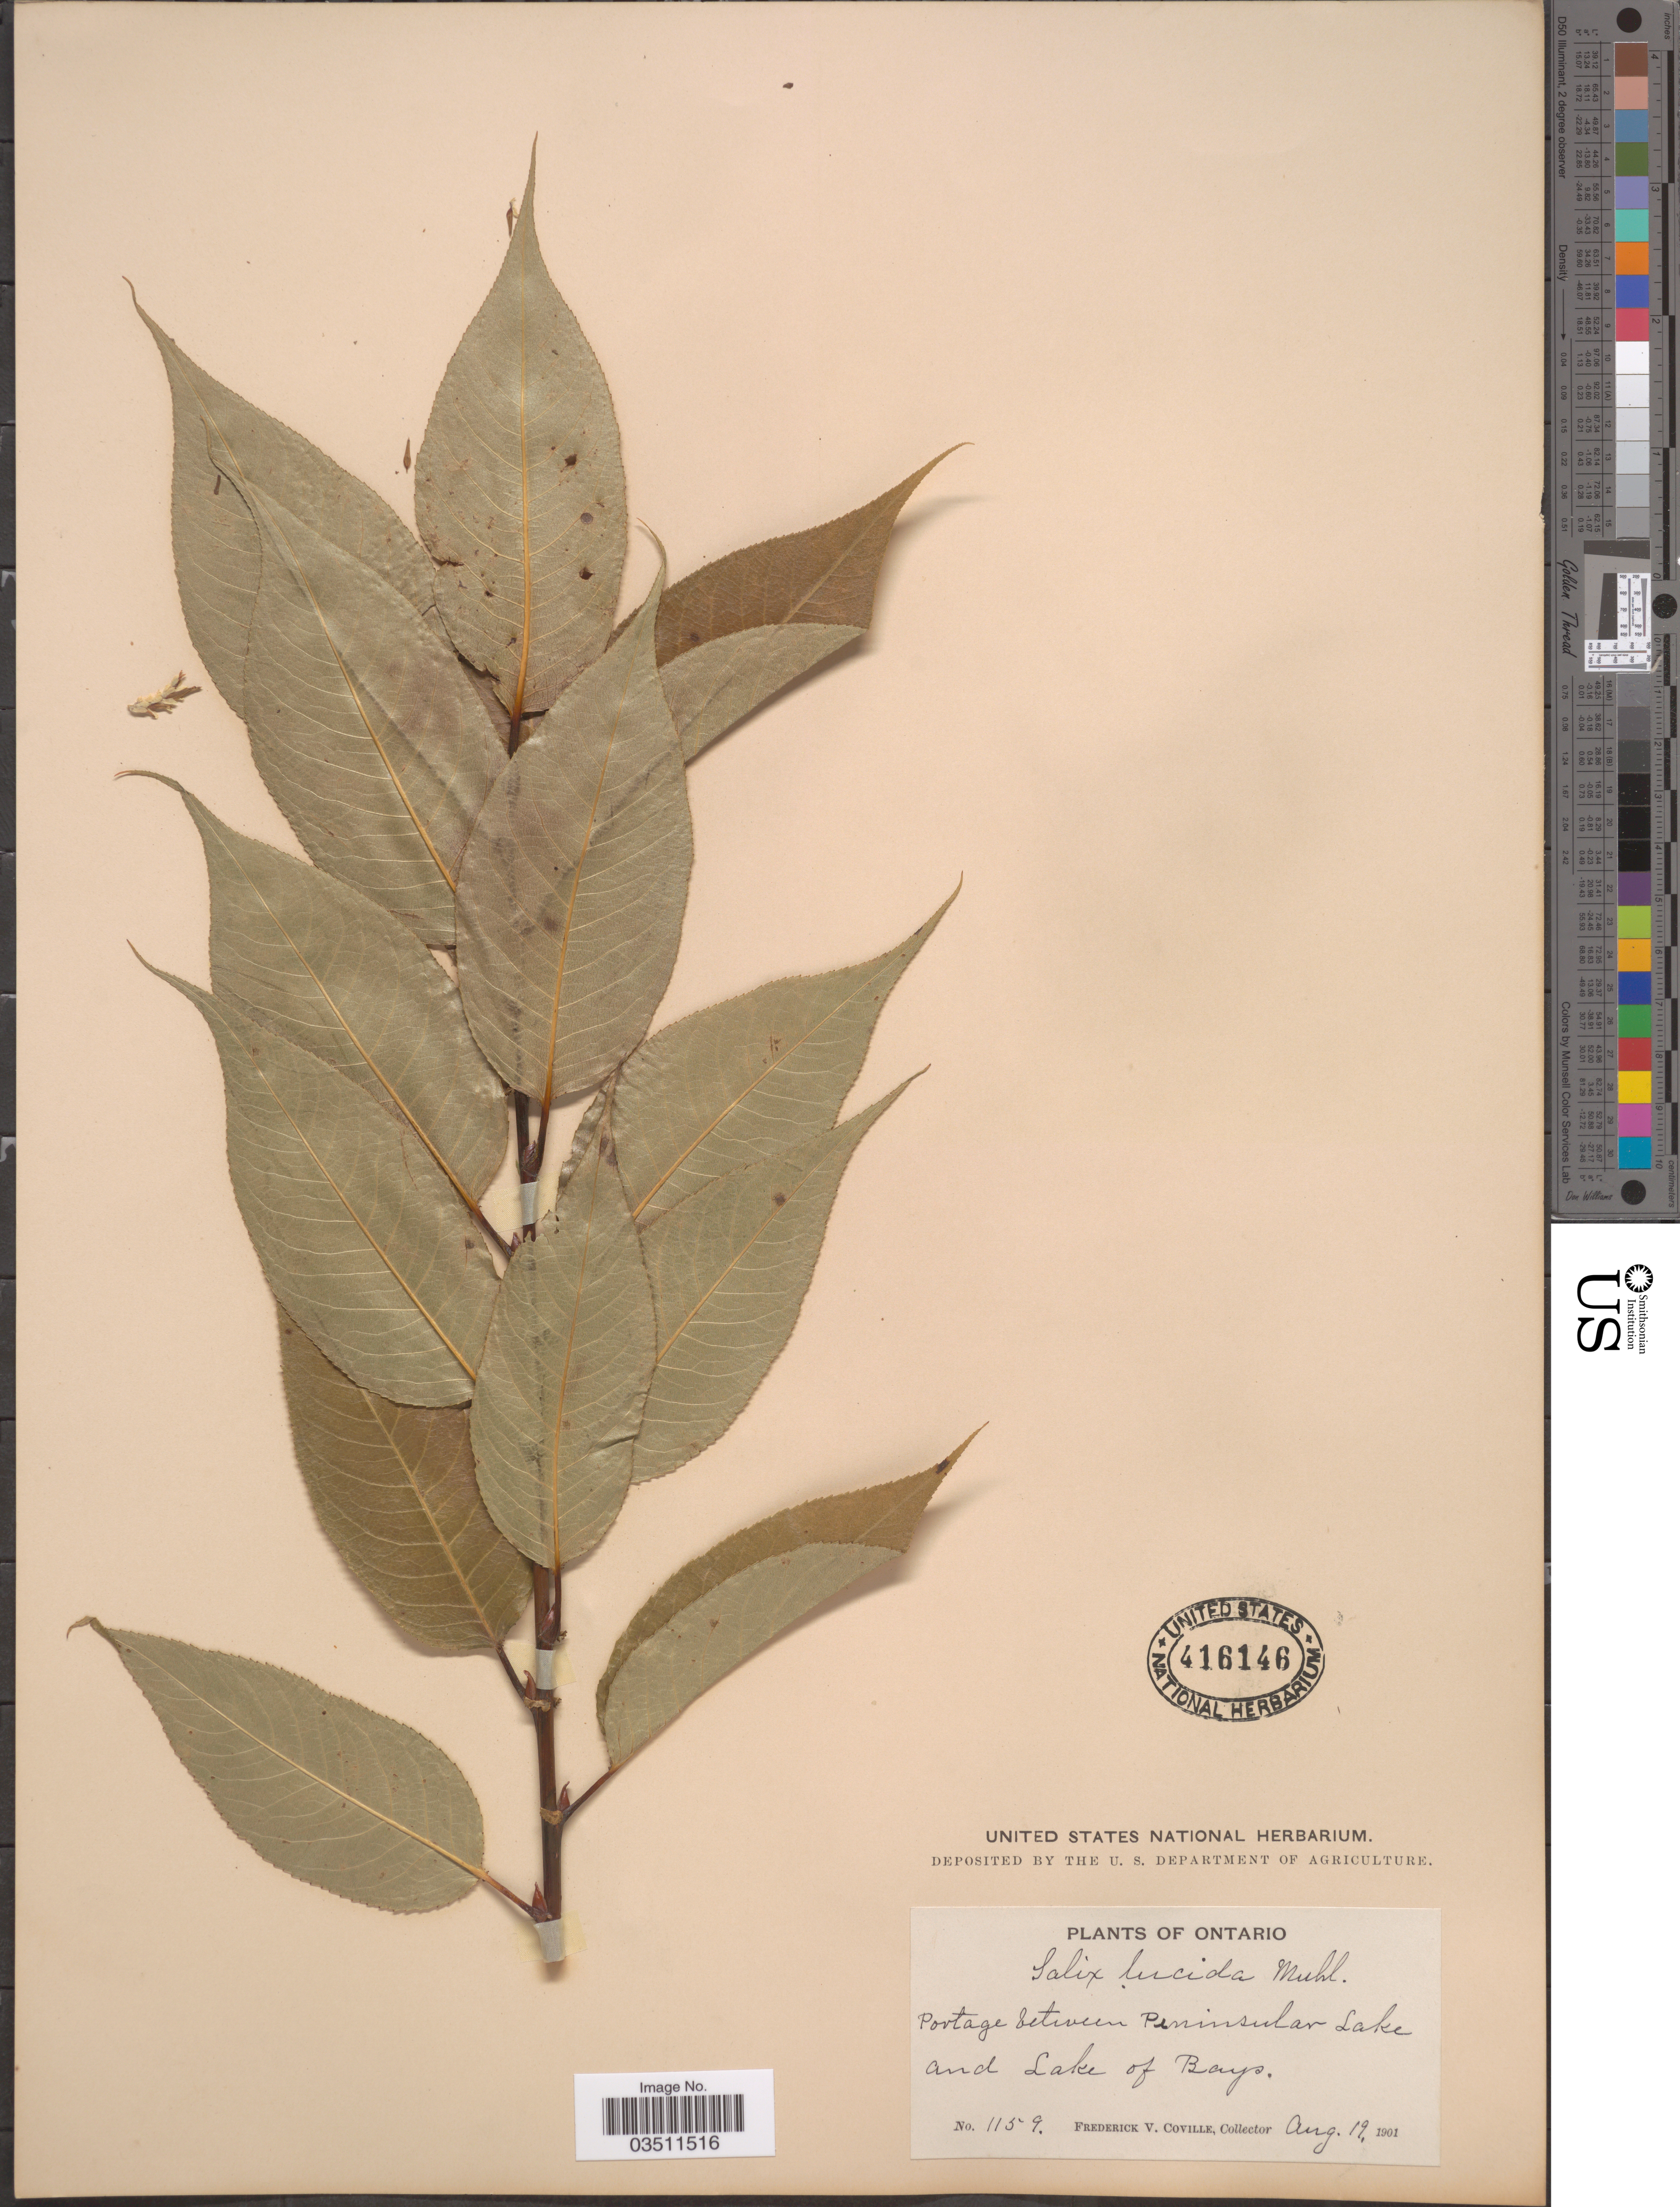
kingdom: Plantae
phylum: Tracheophyta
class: Magnoliopsida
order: Malpighiales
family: Salicaceae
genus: Salix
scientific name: Salix lucida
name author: Muhl.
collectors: F. V. Coville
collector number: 1159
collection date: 1901-08-19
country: Canada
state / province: Ontario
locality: Portage between Peninsular Lake and Lake of Bays.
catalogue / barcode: US 416146